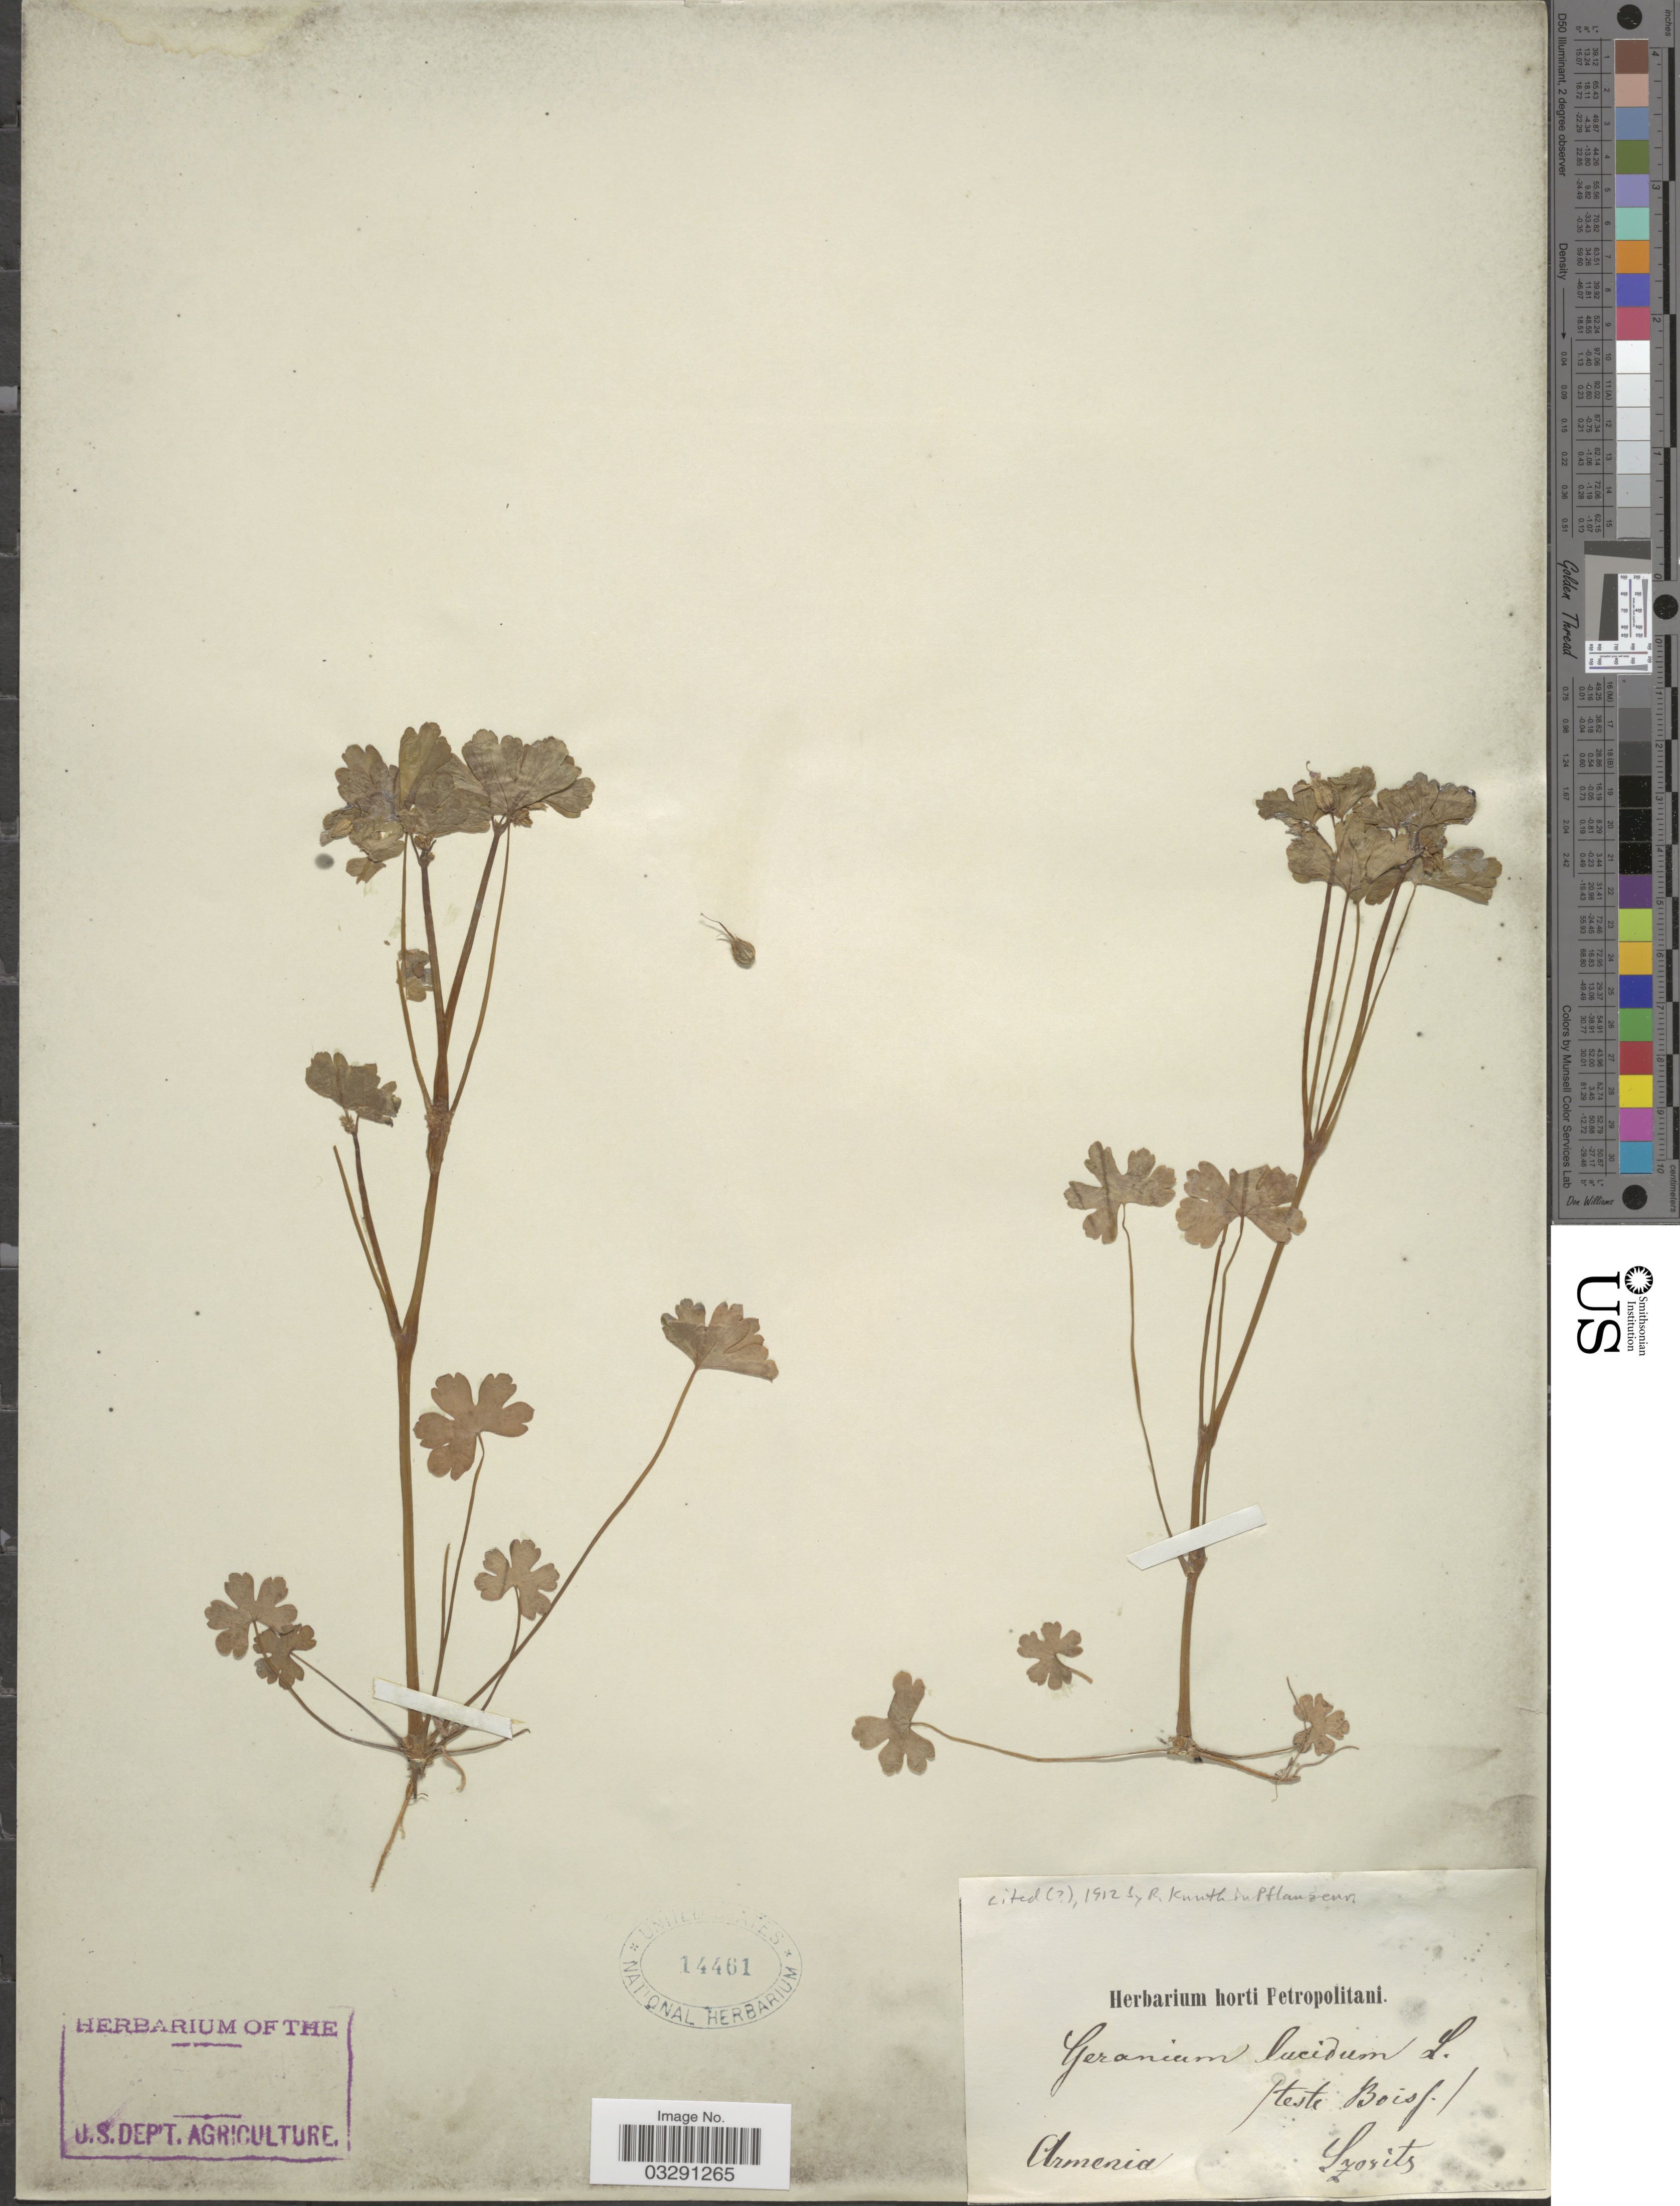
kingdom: Plantae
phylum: Tracheophyta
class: Magnoliopsida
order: Geraniales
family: Geraniaceae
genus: Geranium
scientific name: Geranium lucidum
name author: L.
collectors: Szovits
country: Armenia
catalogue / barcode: US 14461